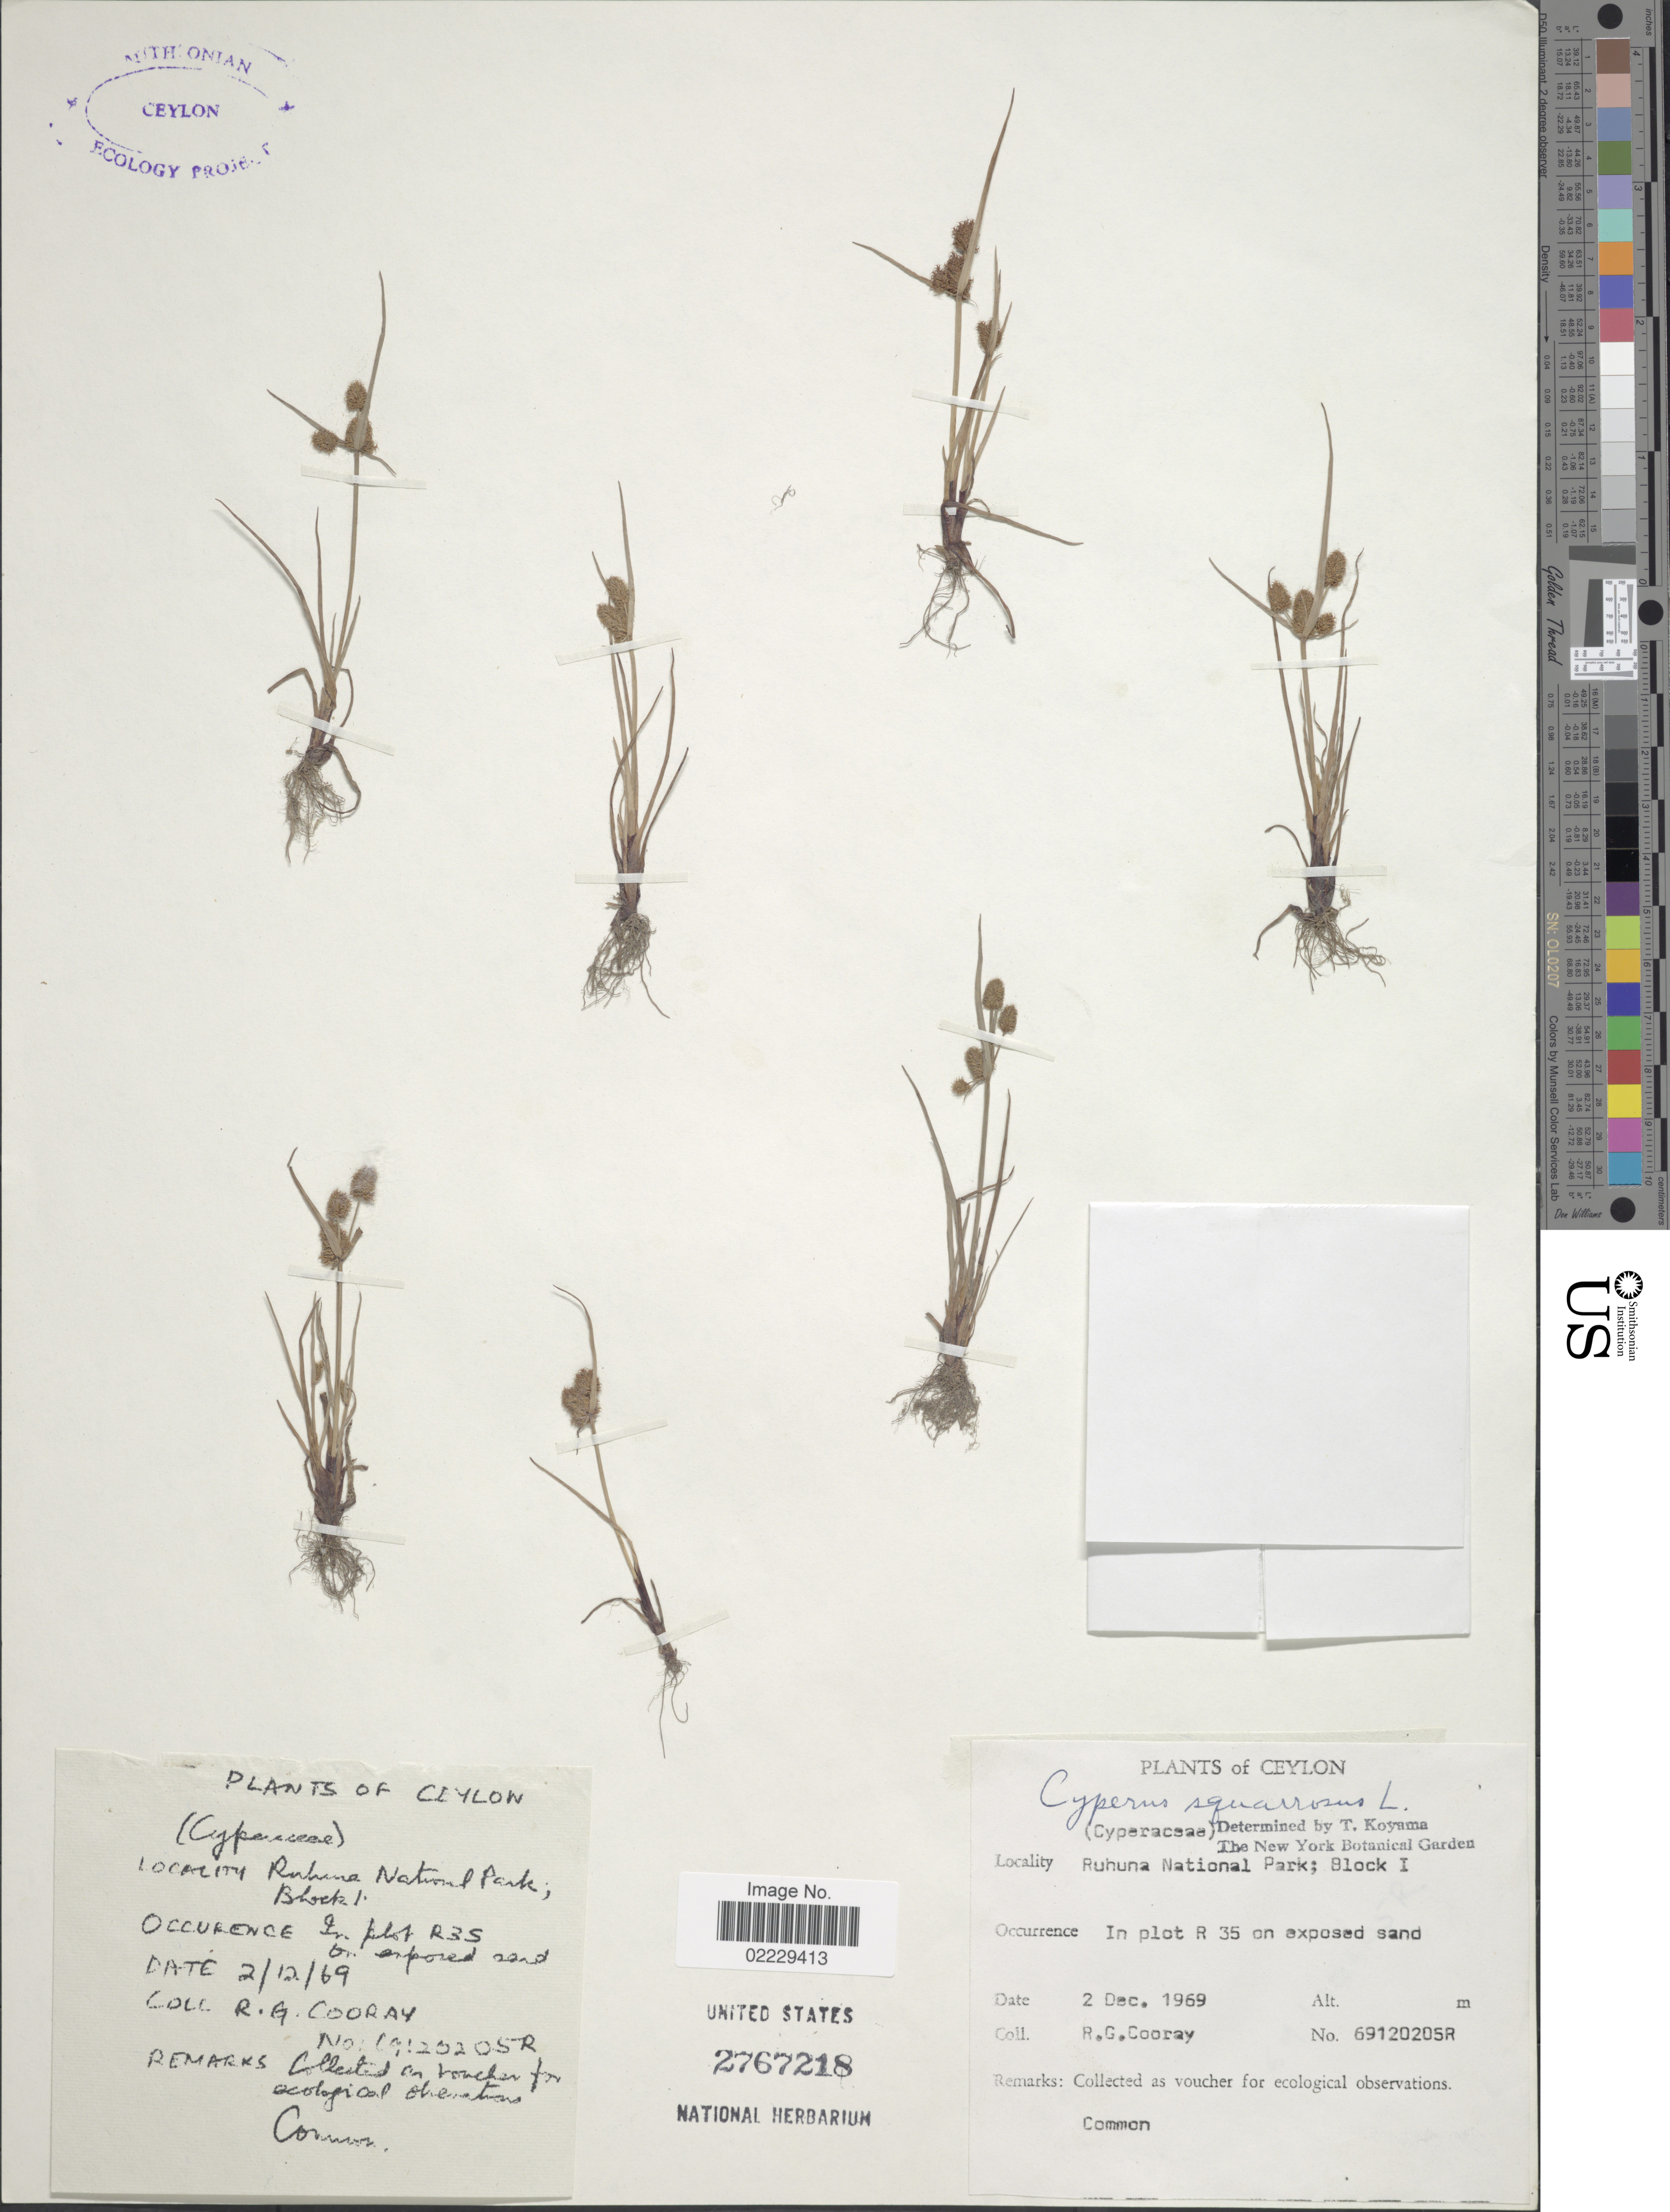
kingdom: Plantae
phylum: Tracheophyta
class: Liliopsida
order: Poales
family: Cyperaceae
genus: Cyperus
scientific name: Cyperus squarrosus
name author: L.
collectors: R. Cooray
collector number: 69120205R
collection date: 1969-12-02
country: Sri Lanka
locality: Ceylon, Ruhuna National Park, Block 1, in Plot R35 on exposed sand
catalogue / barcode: US 2767218